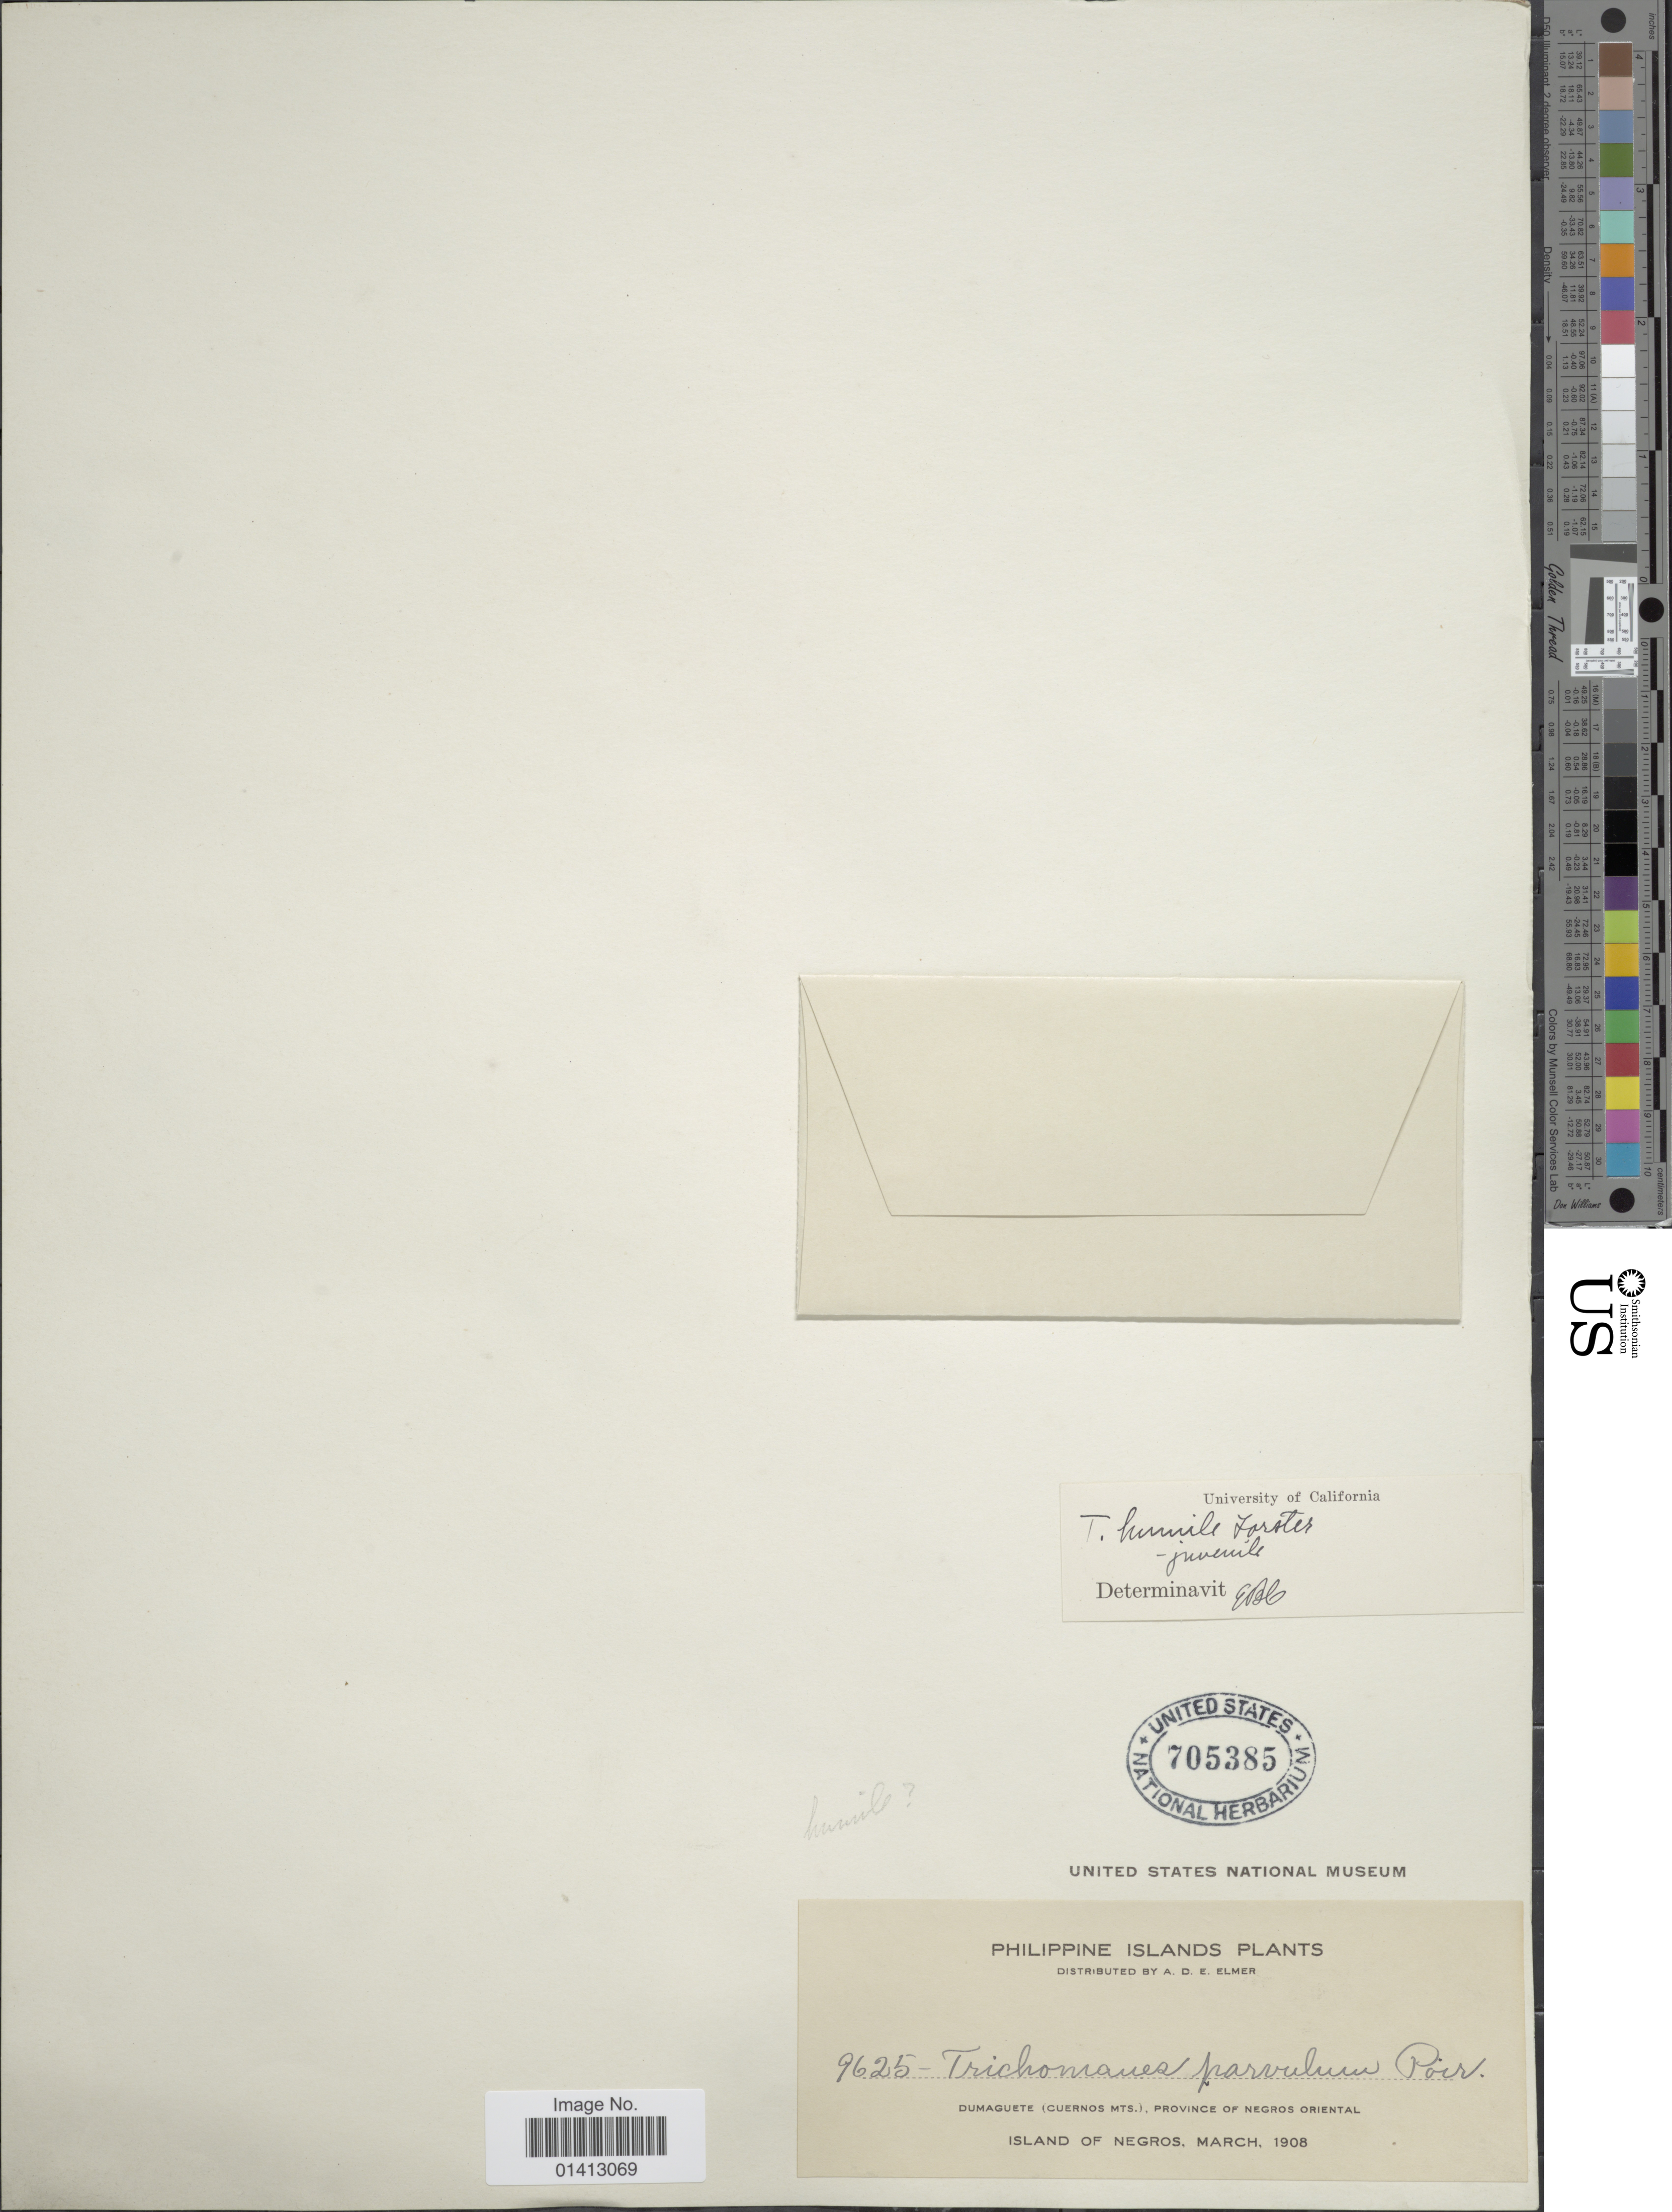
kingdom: Plantae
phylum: Tracheophyta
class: Polypodiopsida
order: Hymenophyllales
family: Hymenophyllaceae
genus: Crepidomanes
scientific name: Crepidomanes humilis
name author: (G. Forst.) Bosch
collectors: A. D. E. Elmer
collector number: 9625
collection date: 1908-03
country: Philippines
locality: Dumaguete (Cuernos Mts), provnce of negros Oriental, island of Negros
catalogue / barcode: US 705385